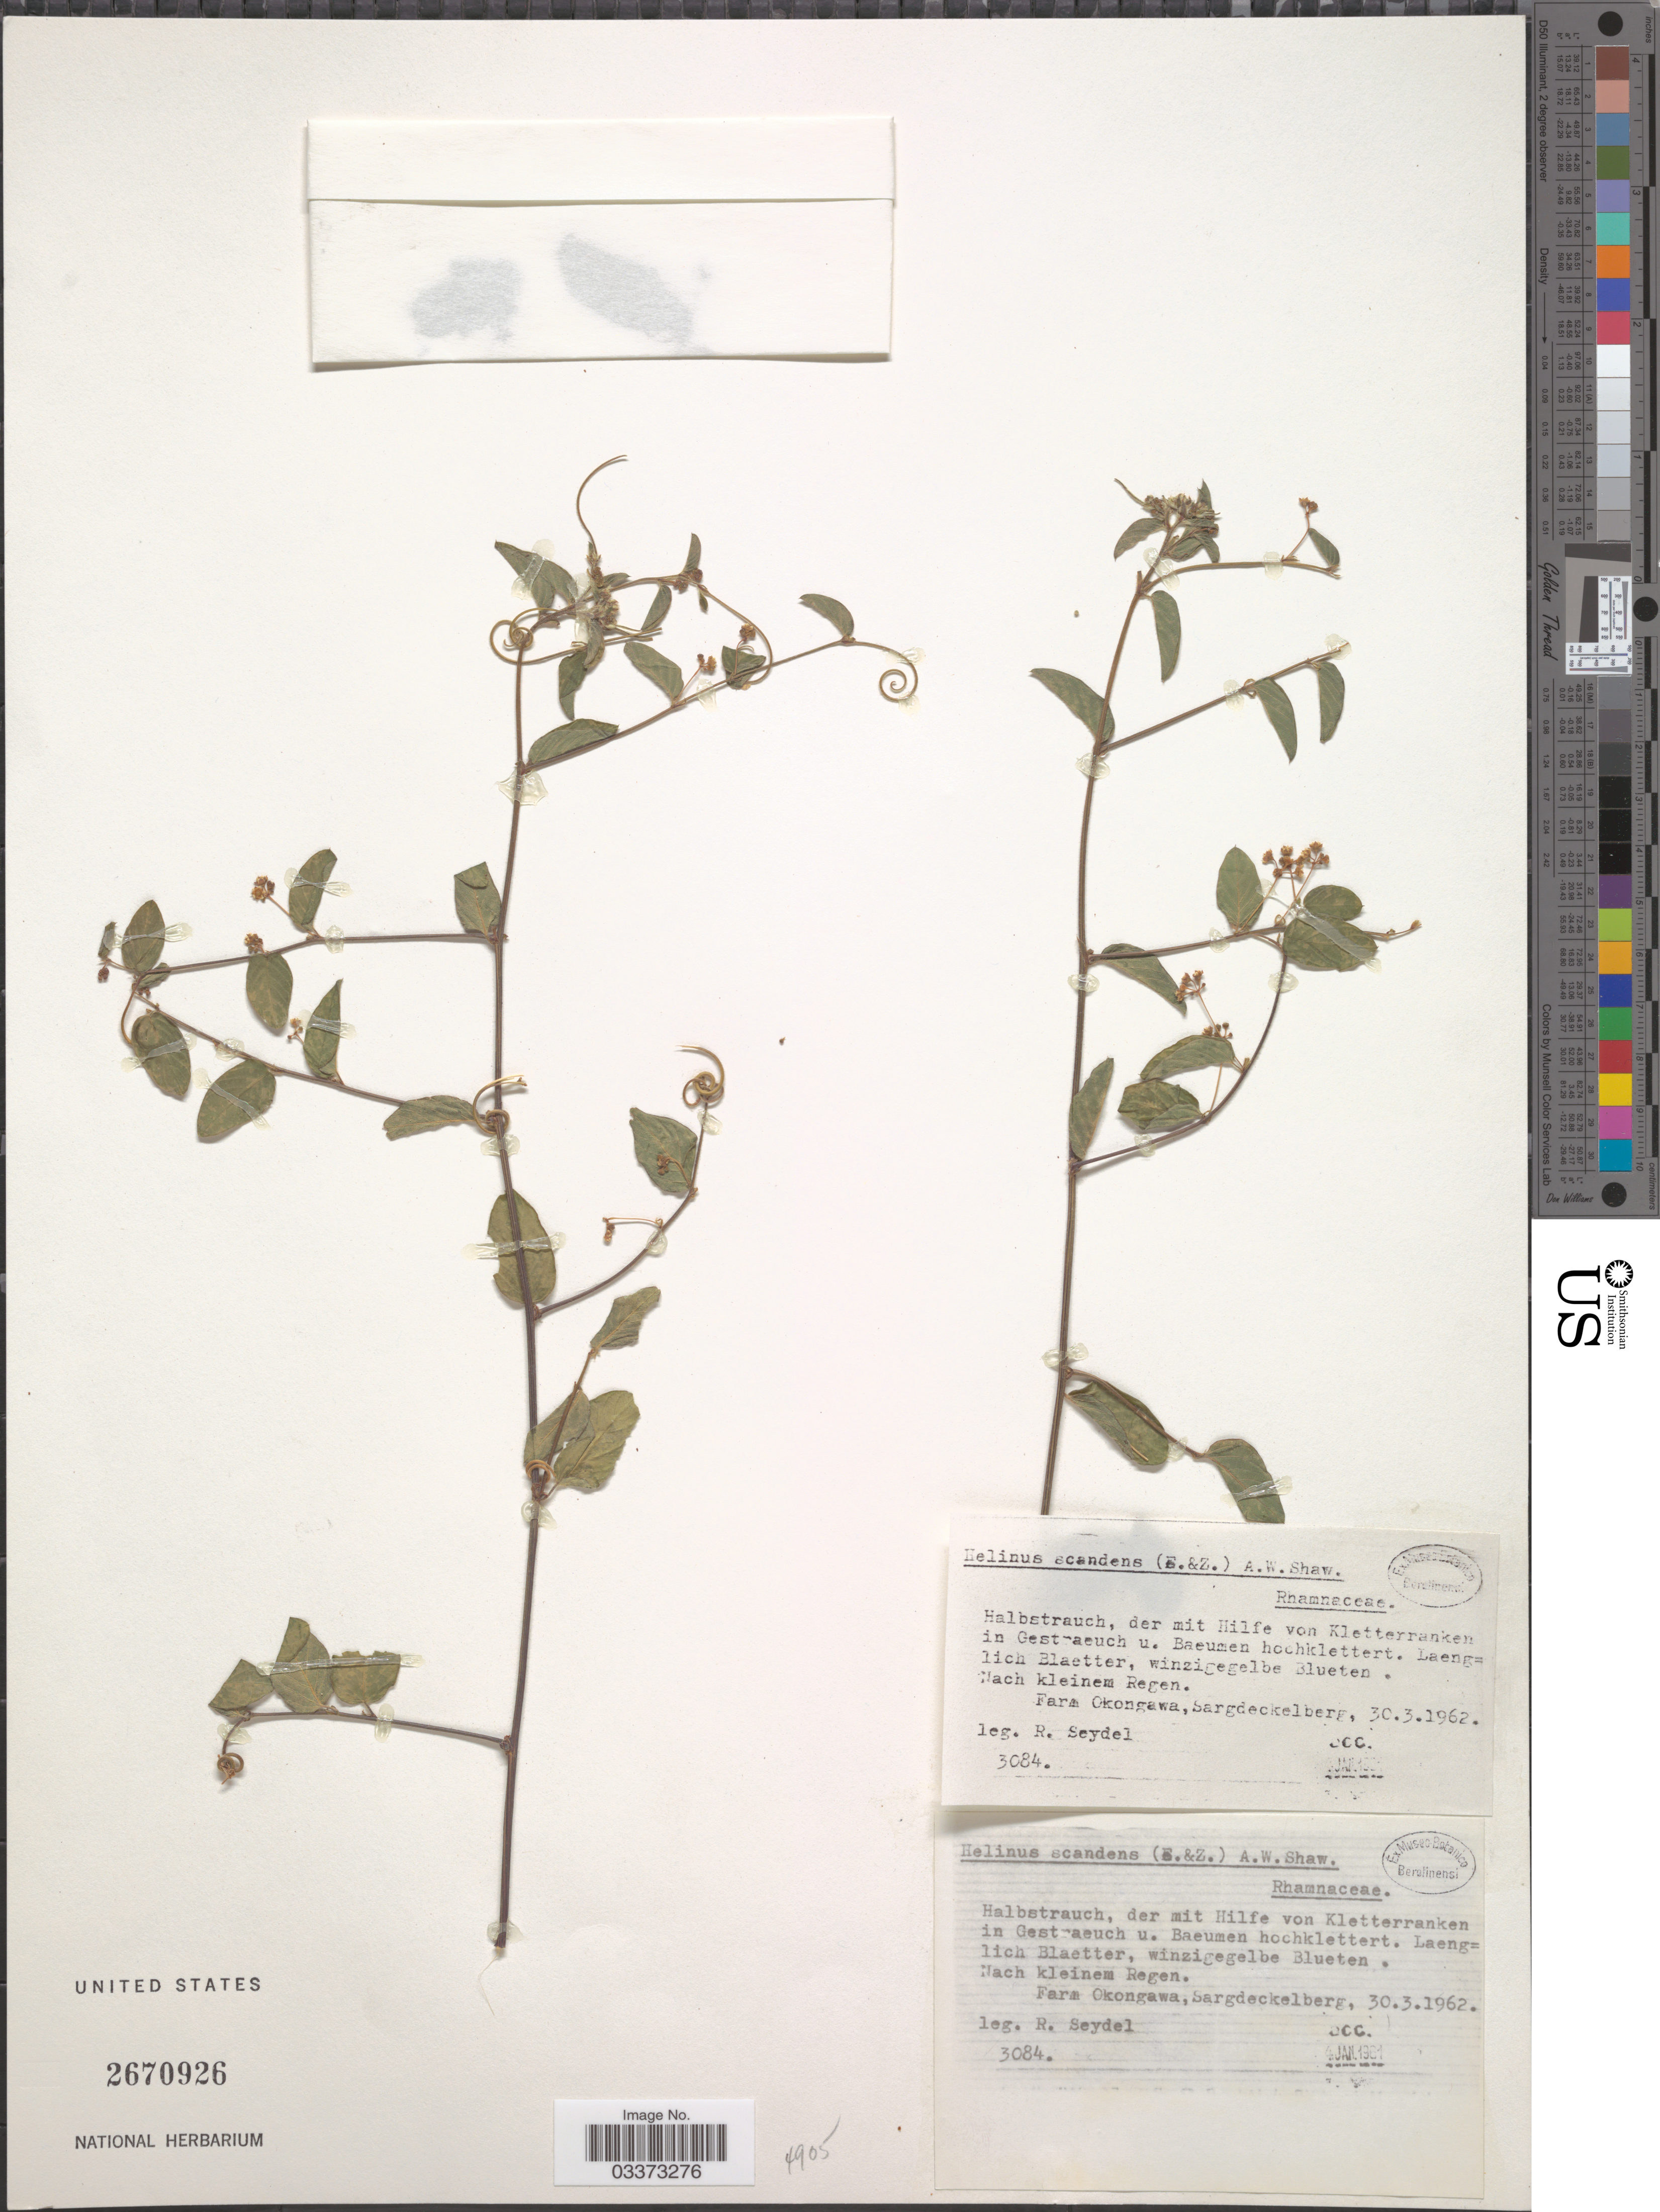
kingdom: Plantae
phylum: Tracheophyta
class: Magnoliopsida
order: Rosales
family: Rhamnaceae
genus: Helinus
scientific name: Helinus scandens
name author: (Eckl. & Zeyh.) A. Rich.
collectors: R. Seydel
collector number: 3084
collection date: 1962-03-30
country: Namibia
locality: Farm Okongawa, Sargdeckelberg.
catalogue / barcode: US 2670926